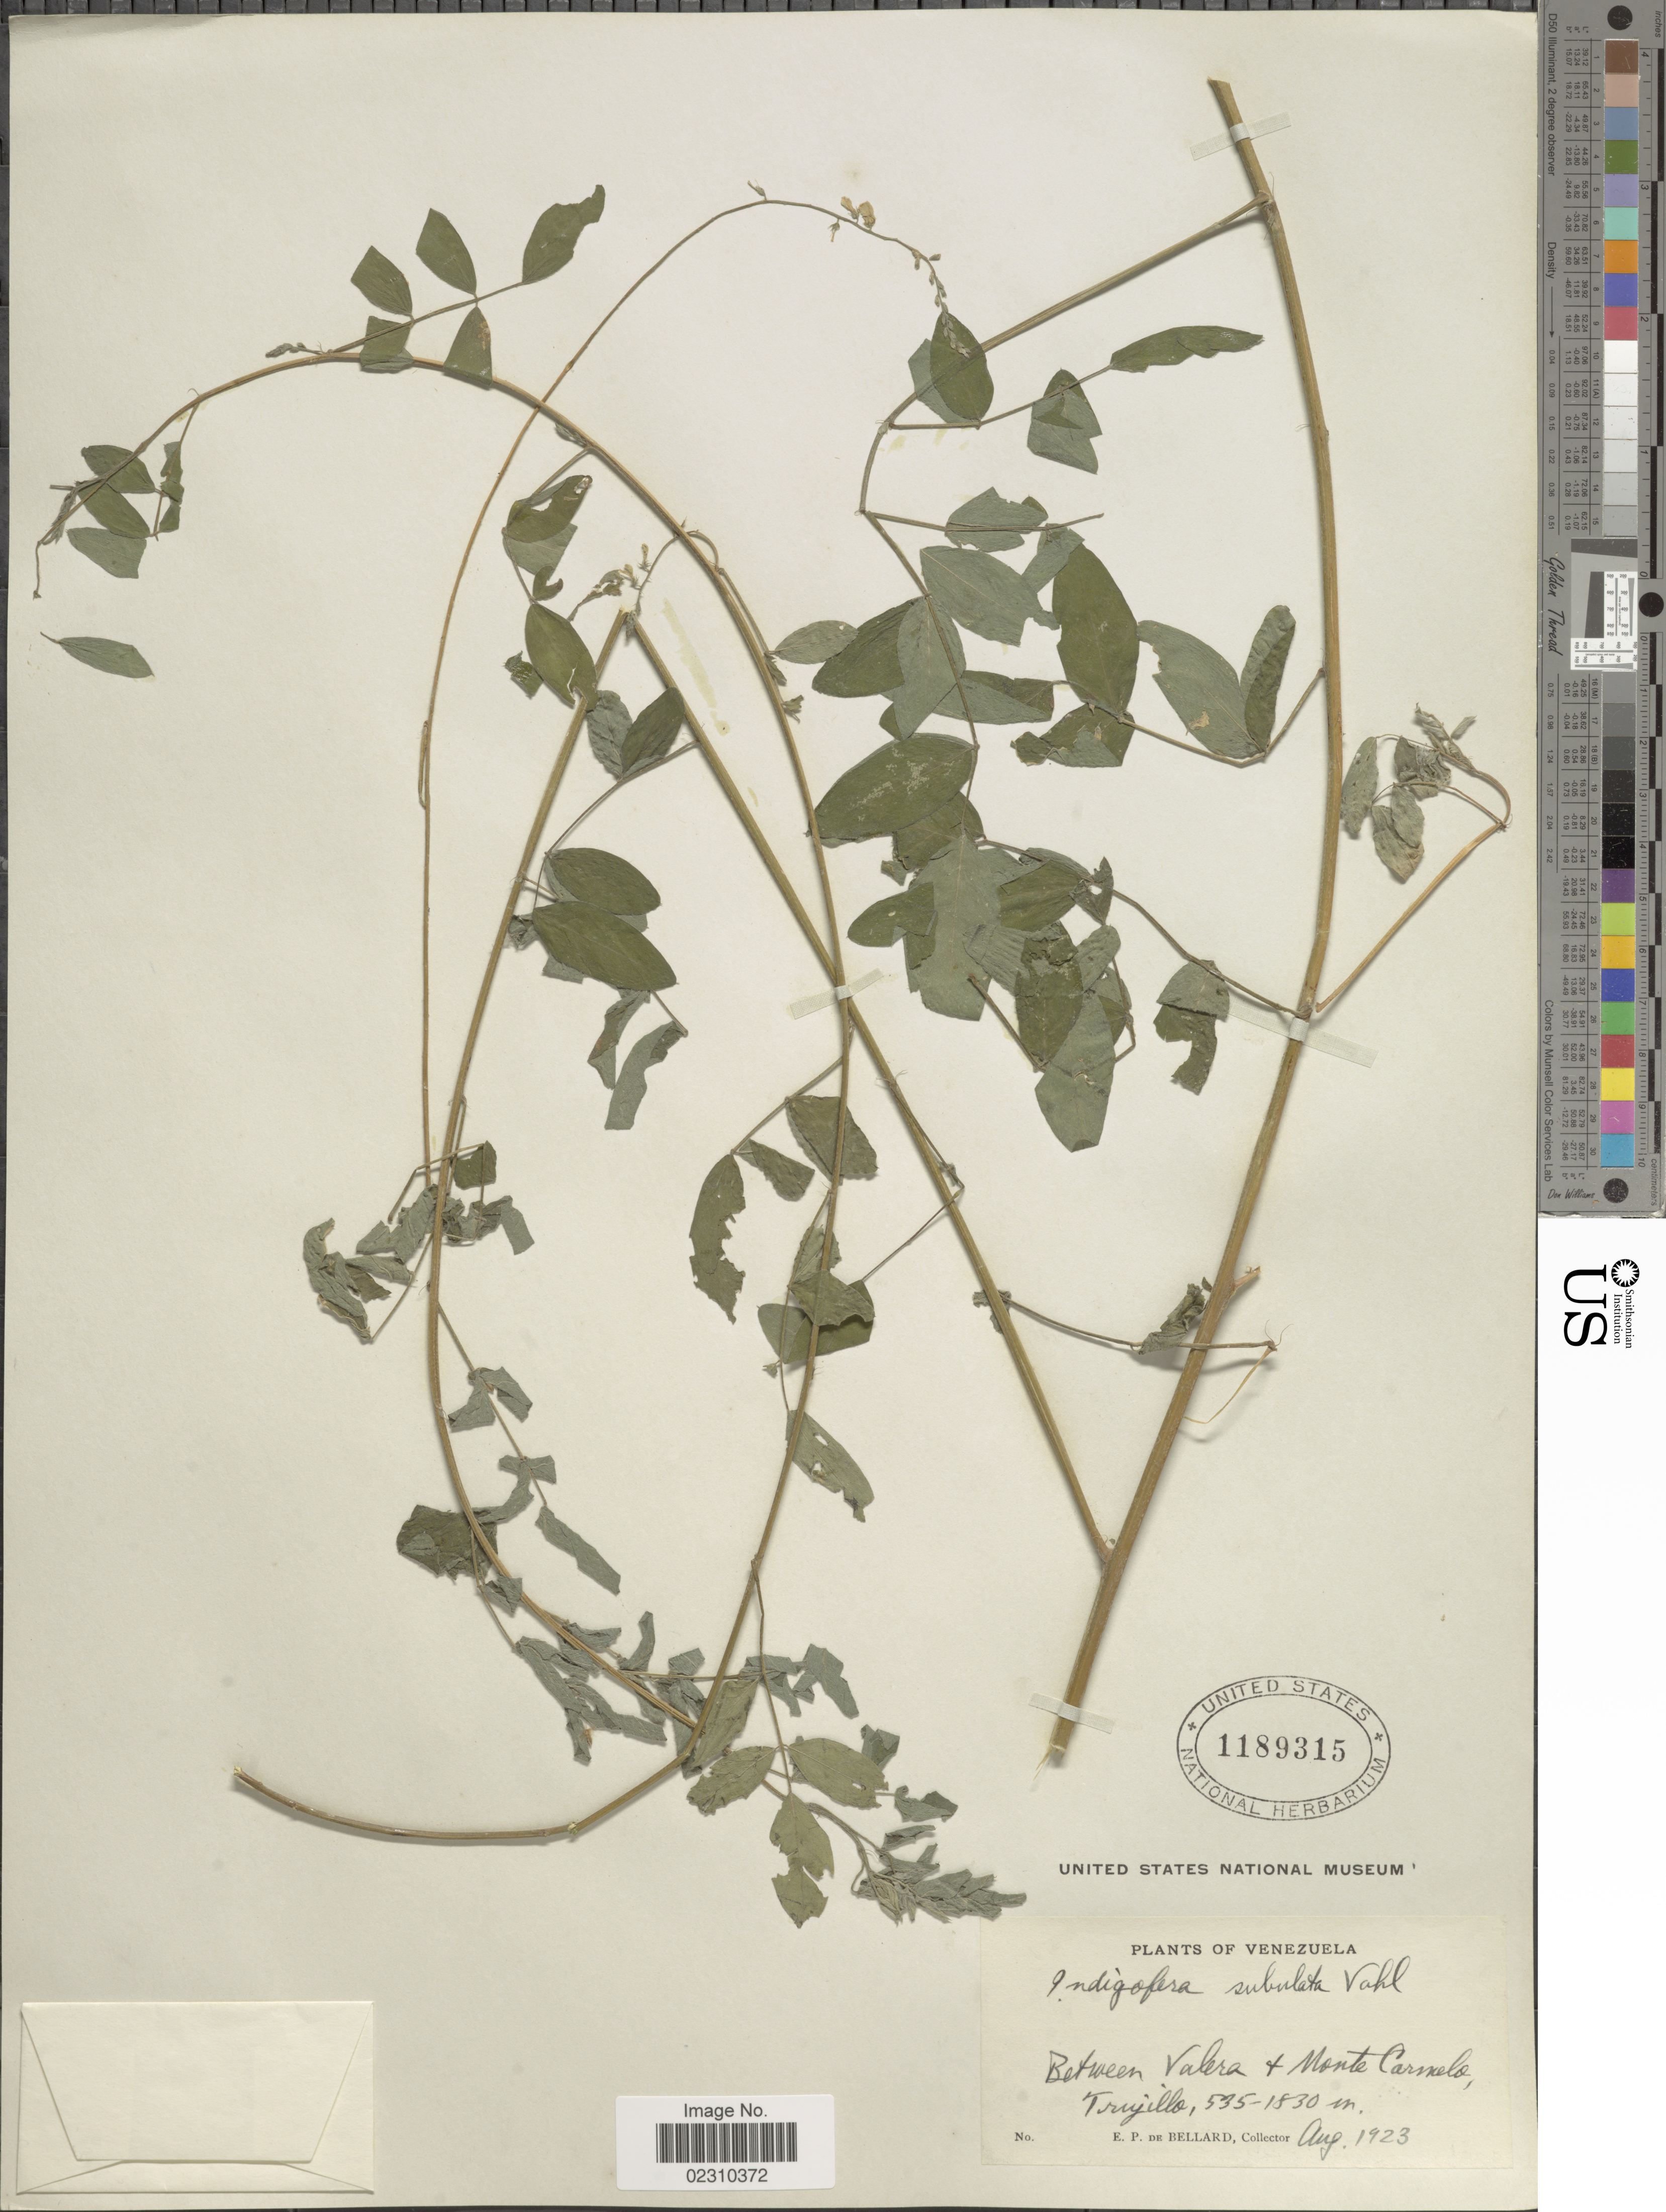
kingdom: Plantae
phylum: Tracheophyta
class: Magnoliopsida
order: Fabales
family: Fabaceae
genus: Indigofera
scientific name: Indigofera mucronata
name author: Lam.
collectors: E. de Bellard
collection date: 1923-08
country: Venezuela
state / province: Trujillo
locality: Between Valera and Monte Carnelo, Trujillo.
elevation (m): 535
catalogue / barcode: US 1189315